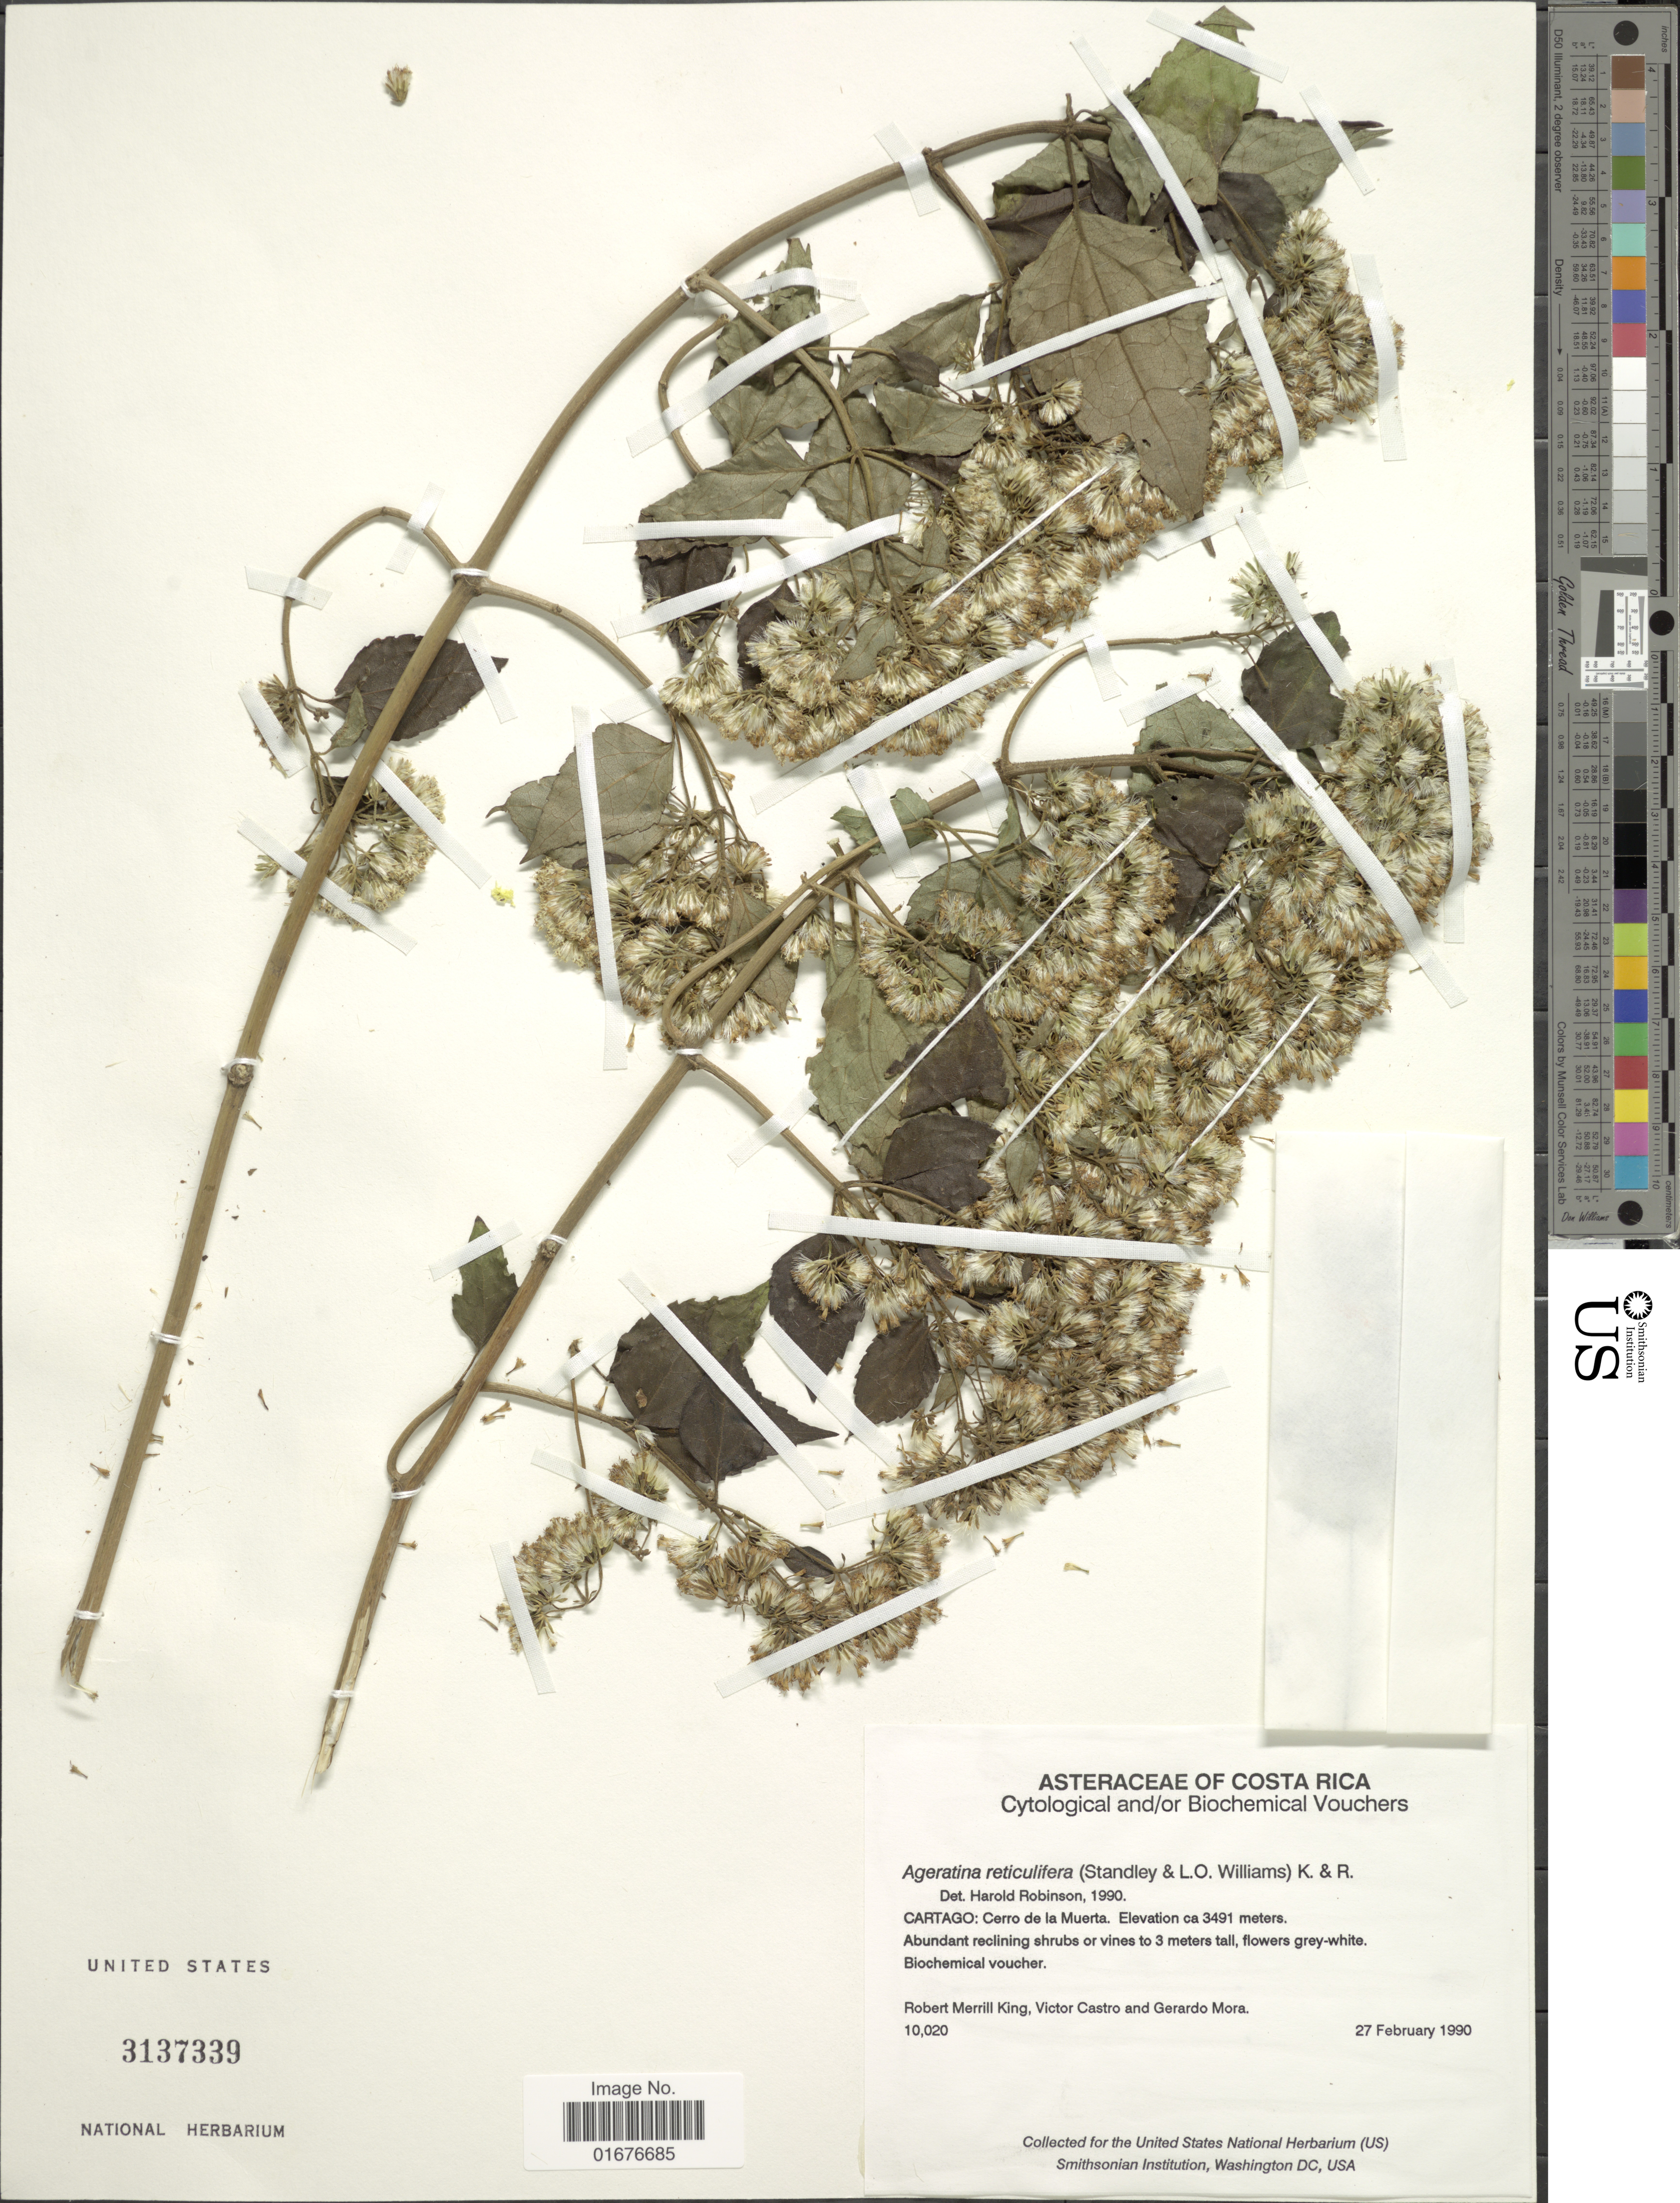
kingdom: Plantae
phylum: Tracheophyta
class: Magnoliopsida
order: Asterales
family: Asteraceae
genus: Ageratina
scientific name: Ageratina reticulifera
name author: (Standl. & L.O. Williams) R.M. King & H. Rob.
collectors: R. M. King, V. Castro & G. Mora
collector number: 10020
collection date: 1990-02-27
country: Costa Rica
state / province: Cartago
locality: Cerro de la Muerte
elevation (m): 3491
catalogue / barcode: US 3137339